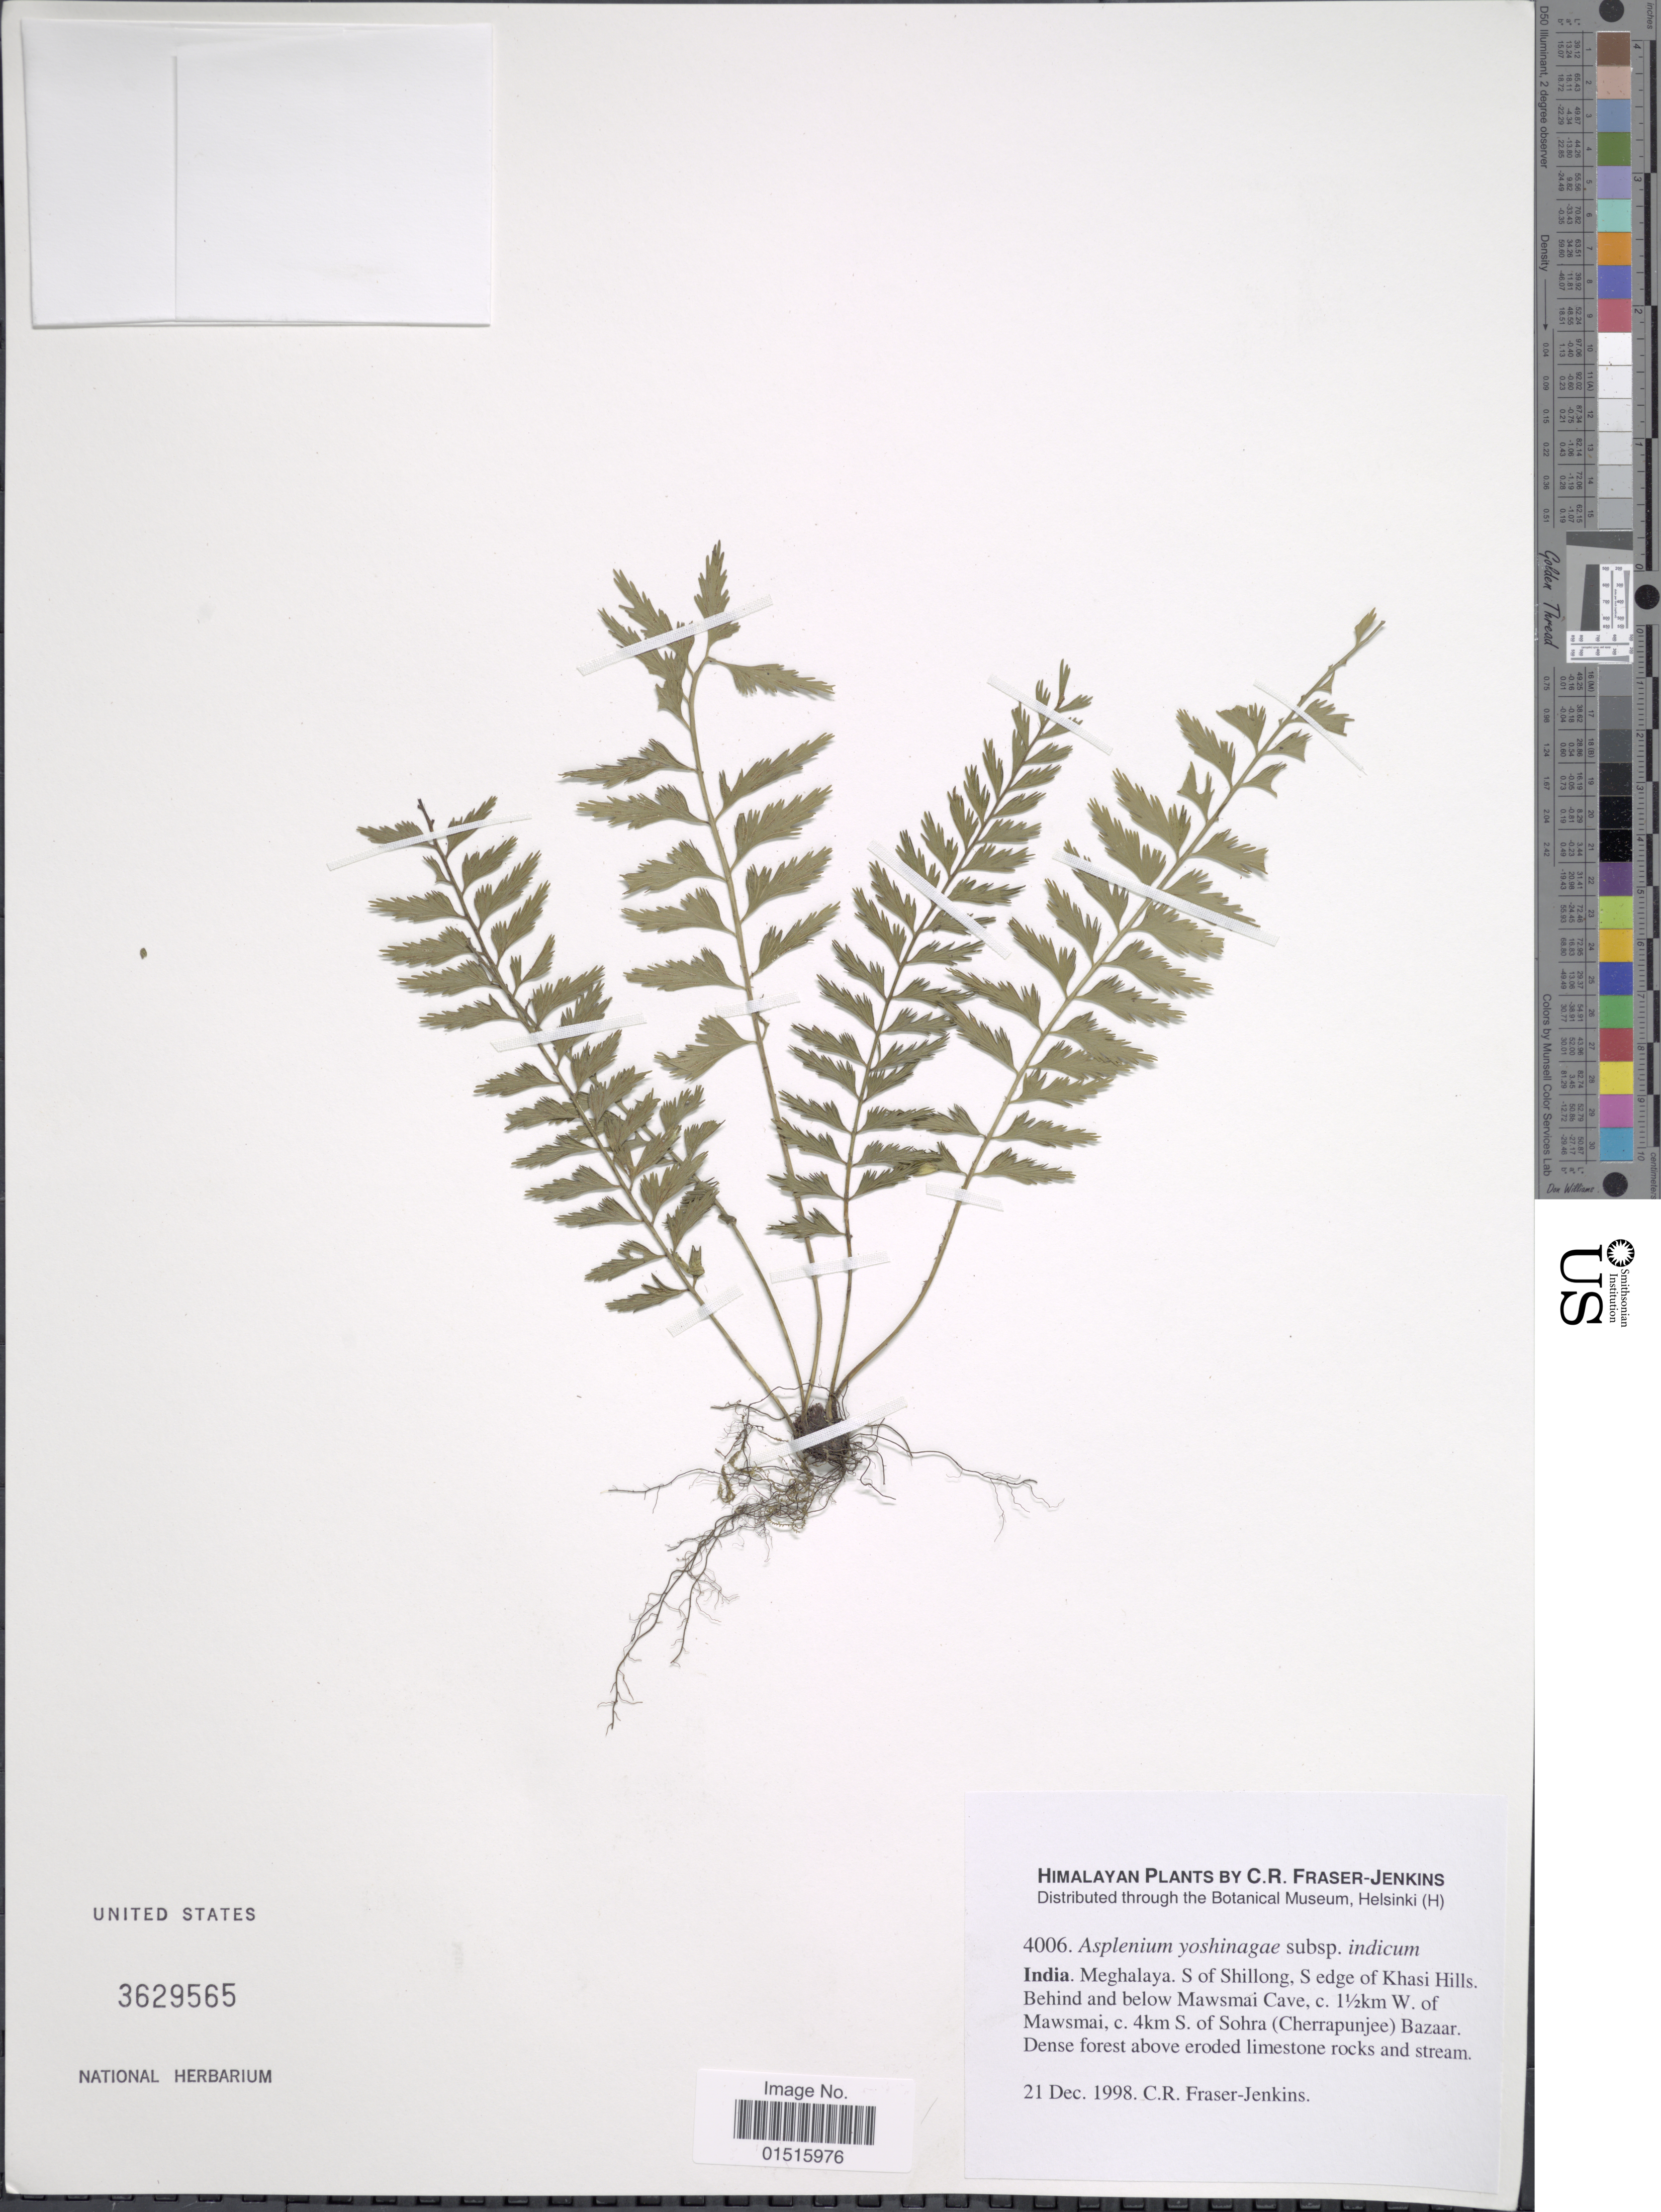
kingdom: Plantae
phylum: Tracheophyta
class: Polypodiopsida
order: Polypodiales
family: Aspleniaceae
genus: Asplenium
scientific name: Asplenium yoshinagae var. planicaule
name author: (Wall. ex Mett.) C.V. Morton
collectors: C. R. Fraser-Jenkins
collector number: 4006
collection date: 1998-12-21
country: India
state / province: Meghalaya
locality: S. of Shillong, S edge of Khasi Hills. Behind and below Mawsmai Cave, c. 1 1/2 km W. of Mawsmai, c. 4 km S. of Sohra (Cherrapunjee) Bazaar. Himlayan Plants.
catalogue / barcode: US 3629565